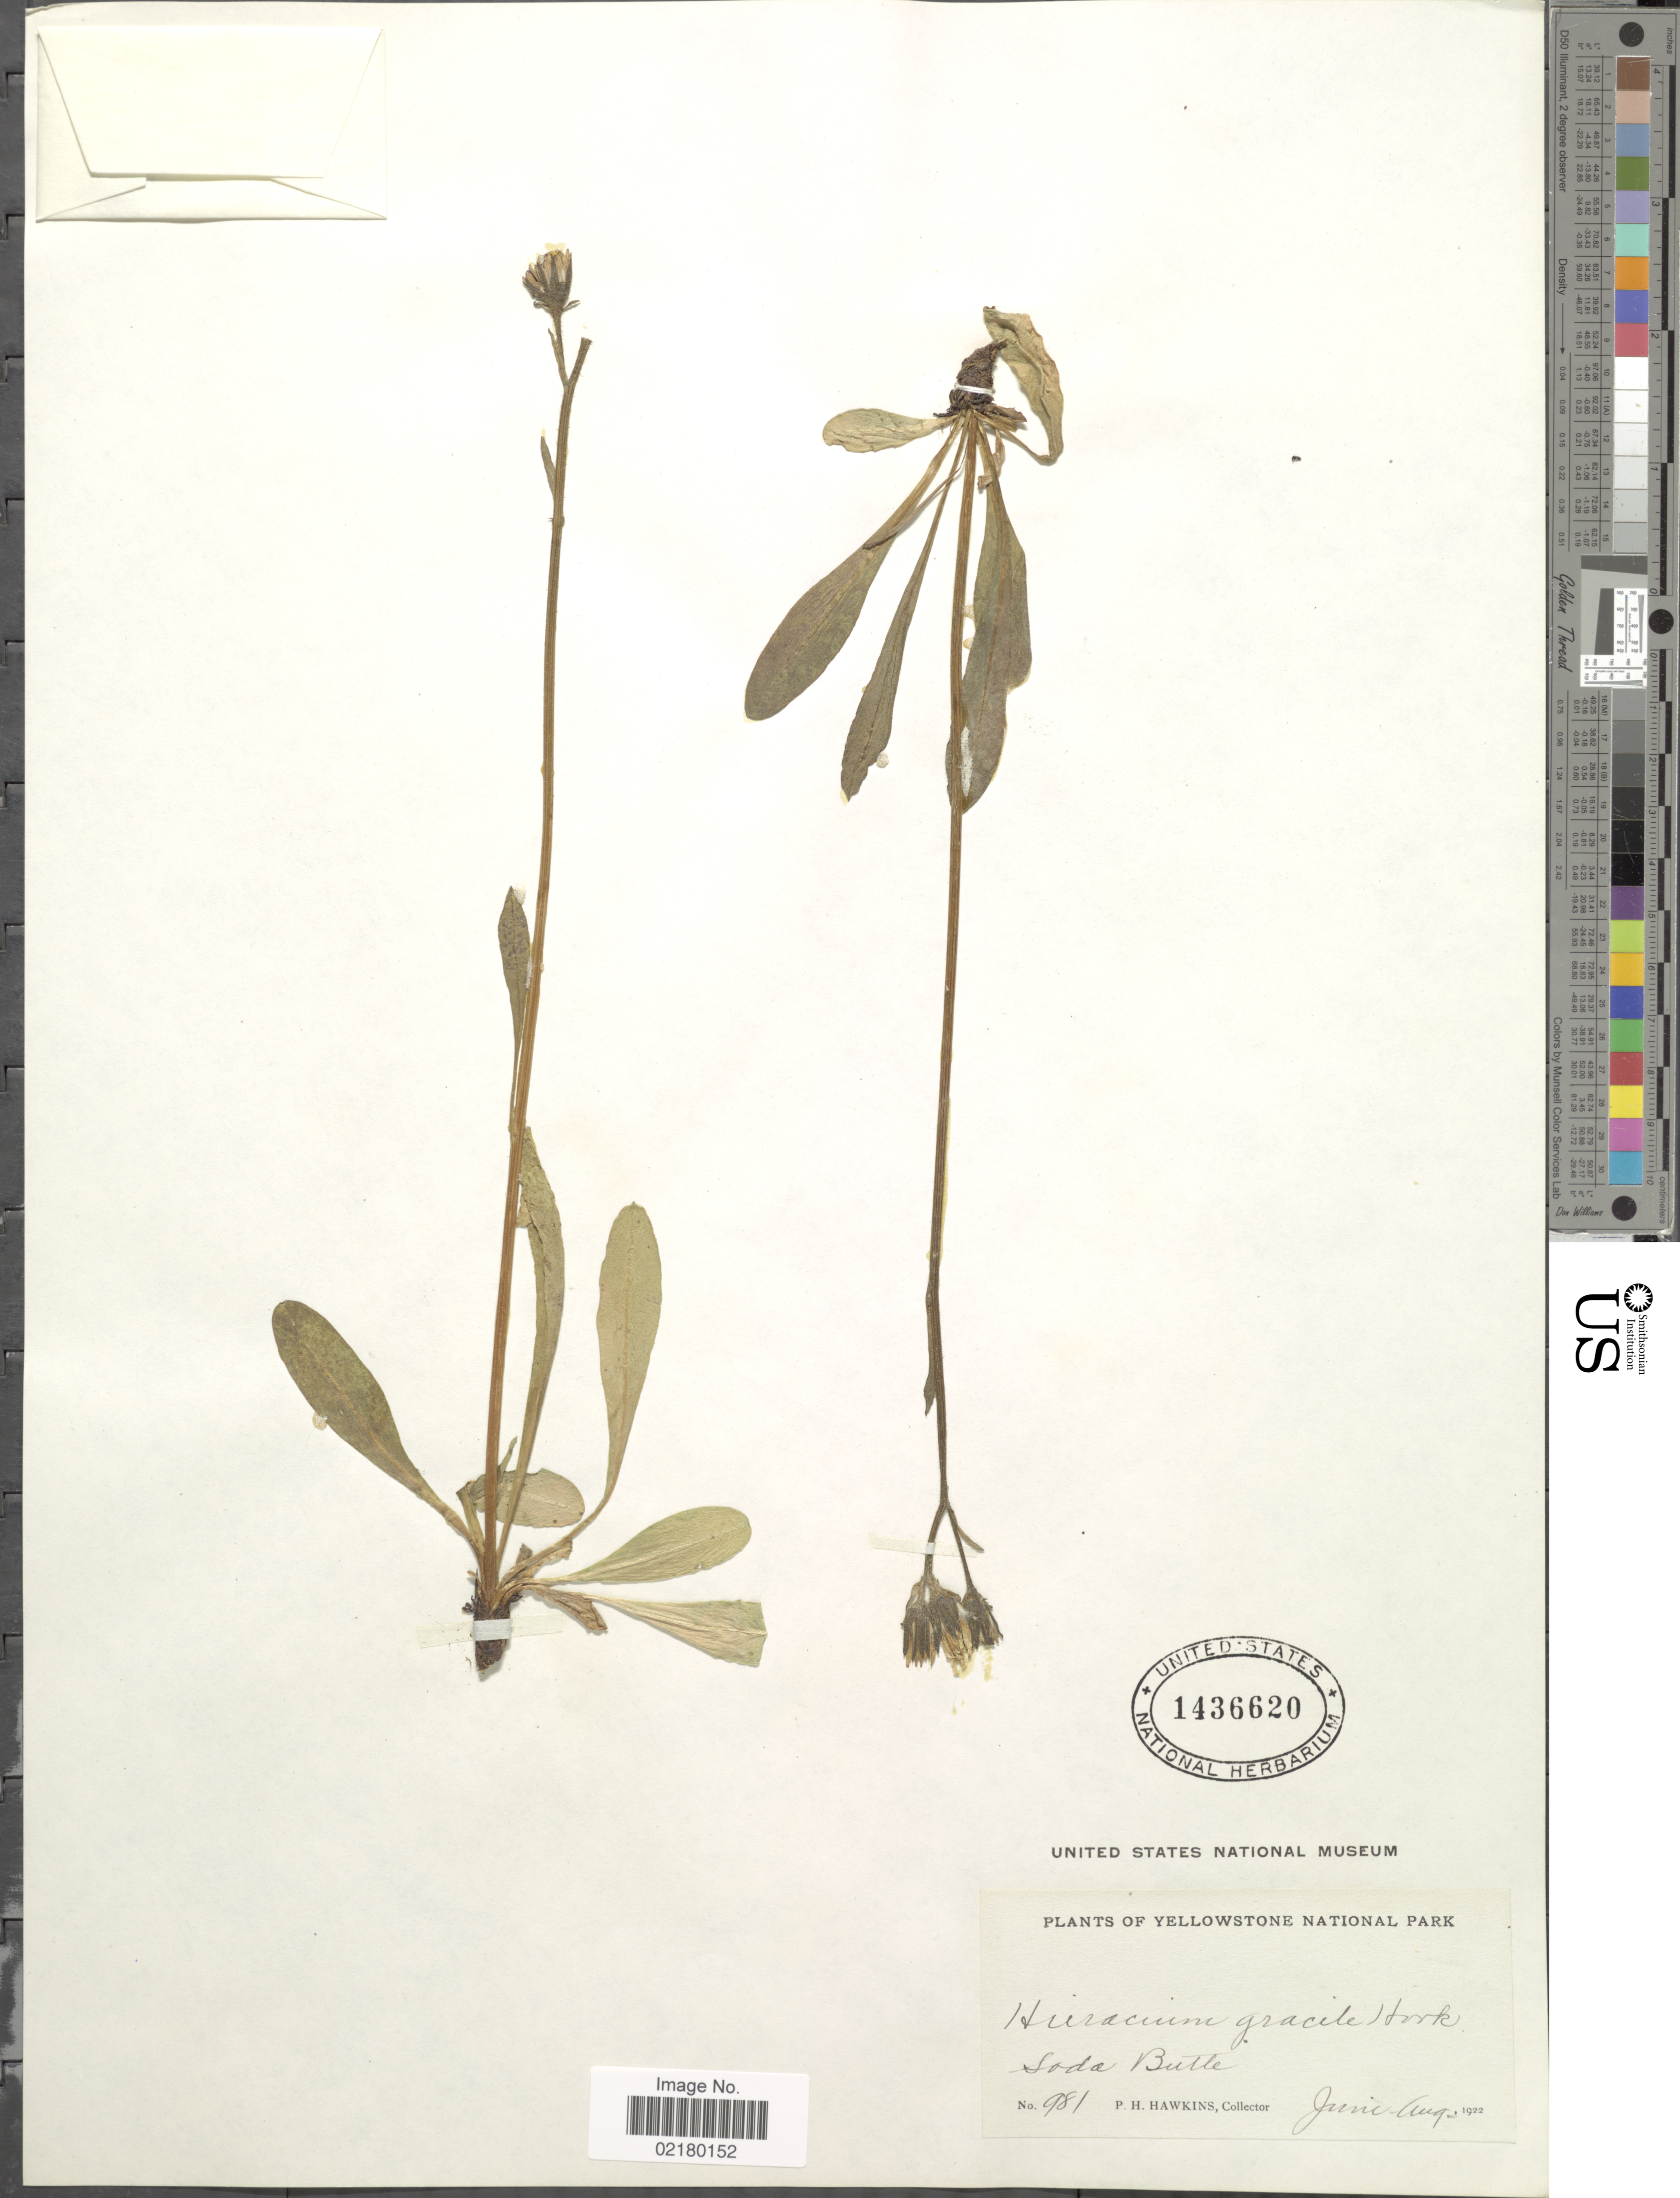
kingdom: Plantae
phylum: Tracheophyta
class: Magnoliopsida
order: Asterales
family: Asteraceae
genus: Hieracium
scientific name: Hieracium triste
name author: Willd. ex Spreng.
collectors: P. Hawkins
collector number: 981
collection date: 1922-06/1922-08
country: United States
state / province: Wyoming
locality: Yellowstone National Park, Soda Butte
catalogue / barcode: US 1436620